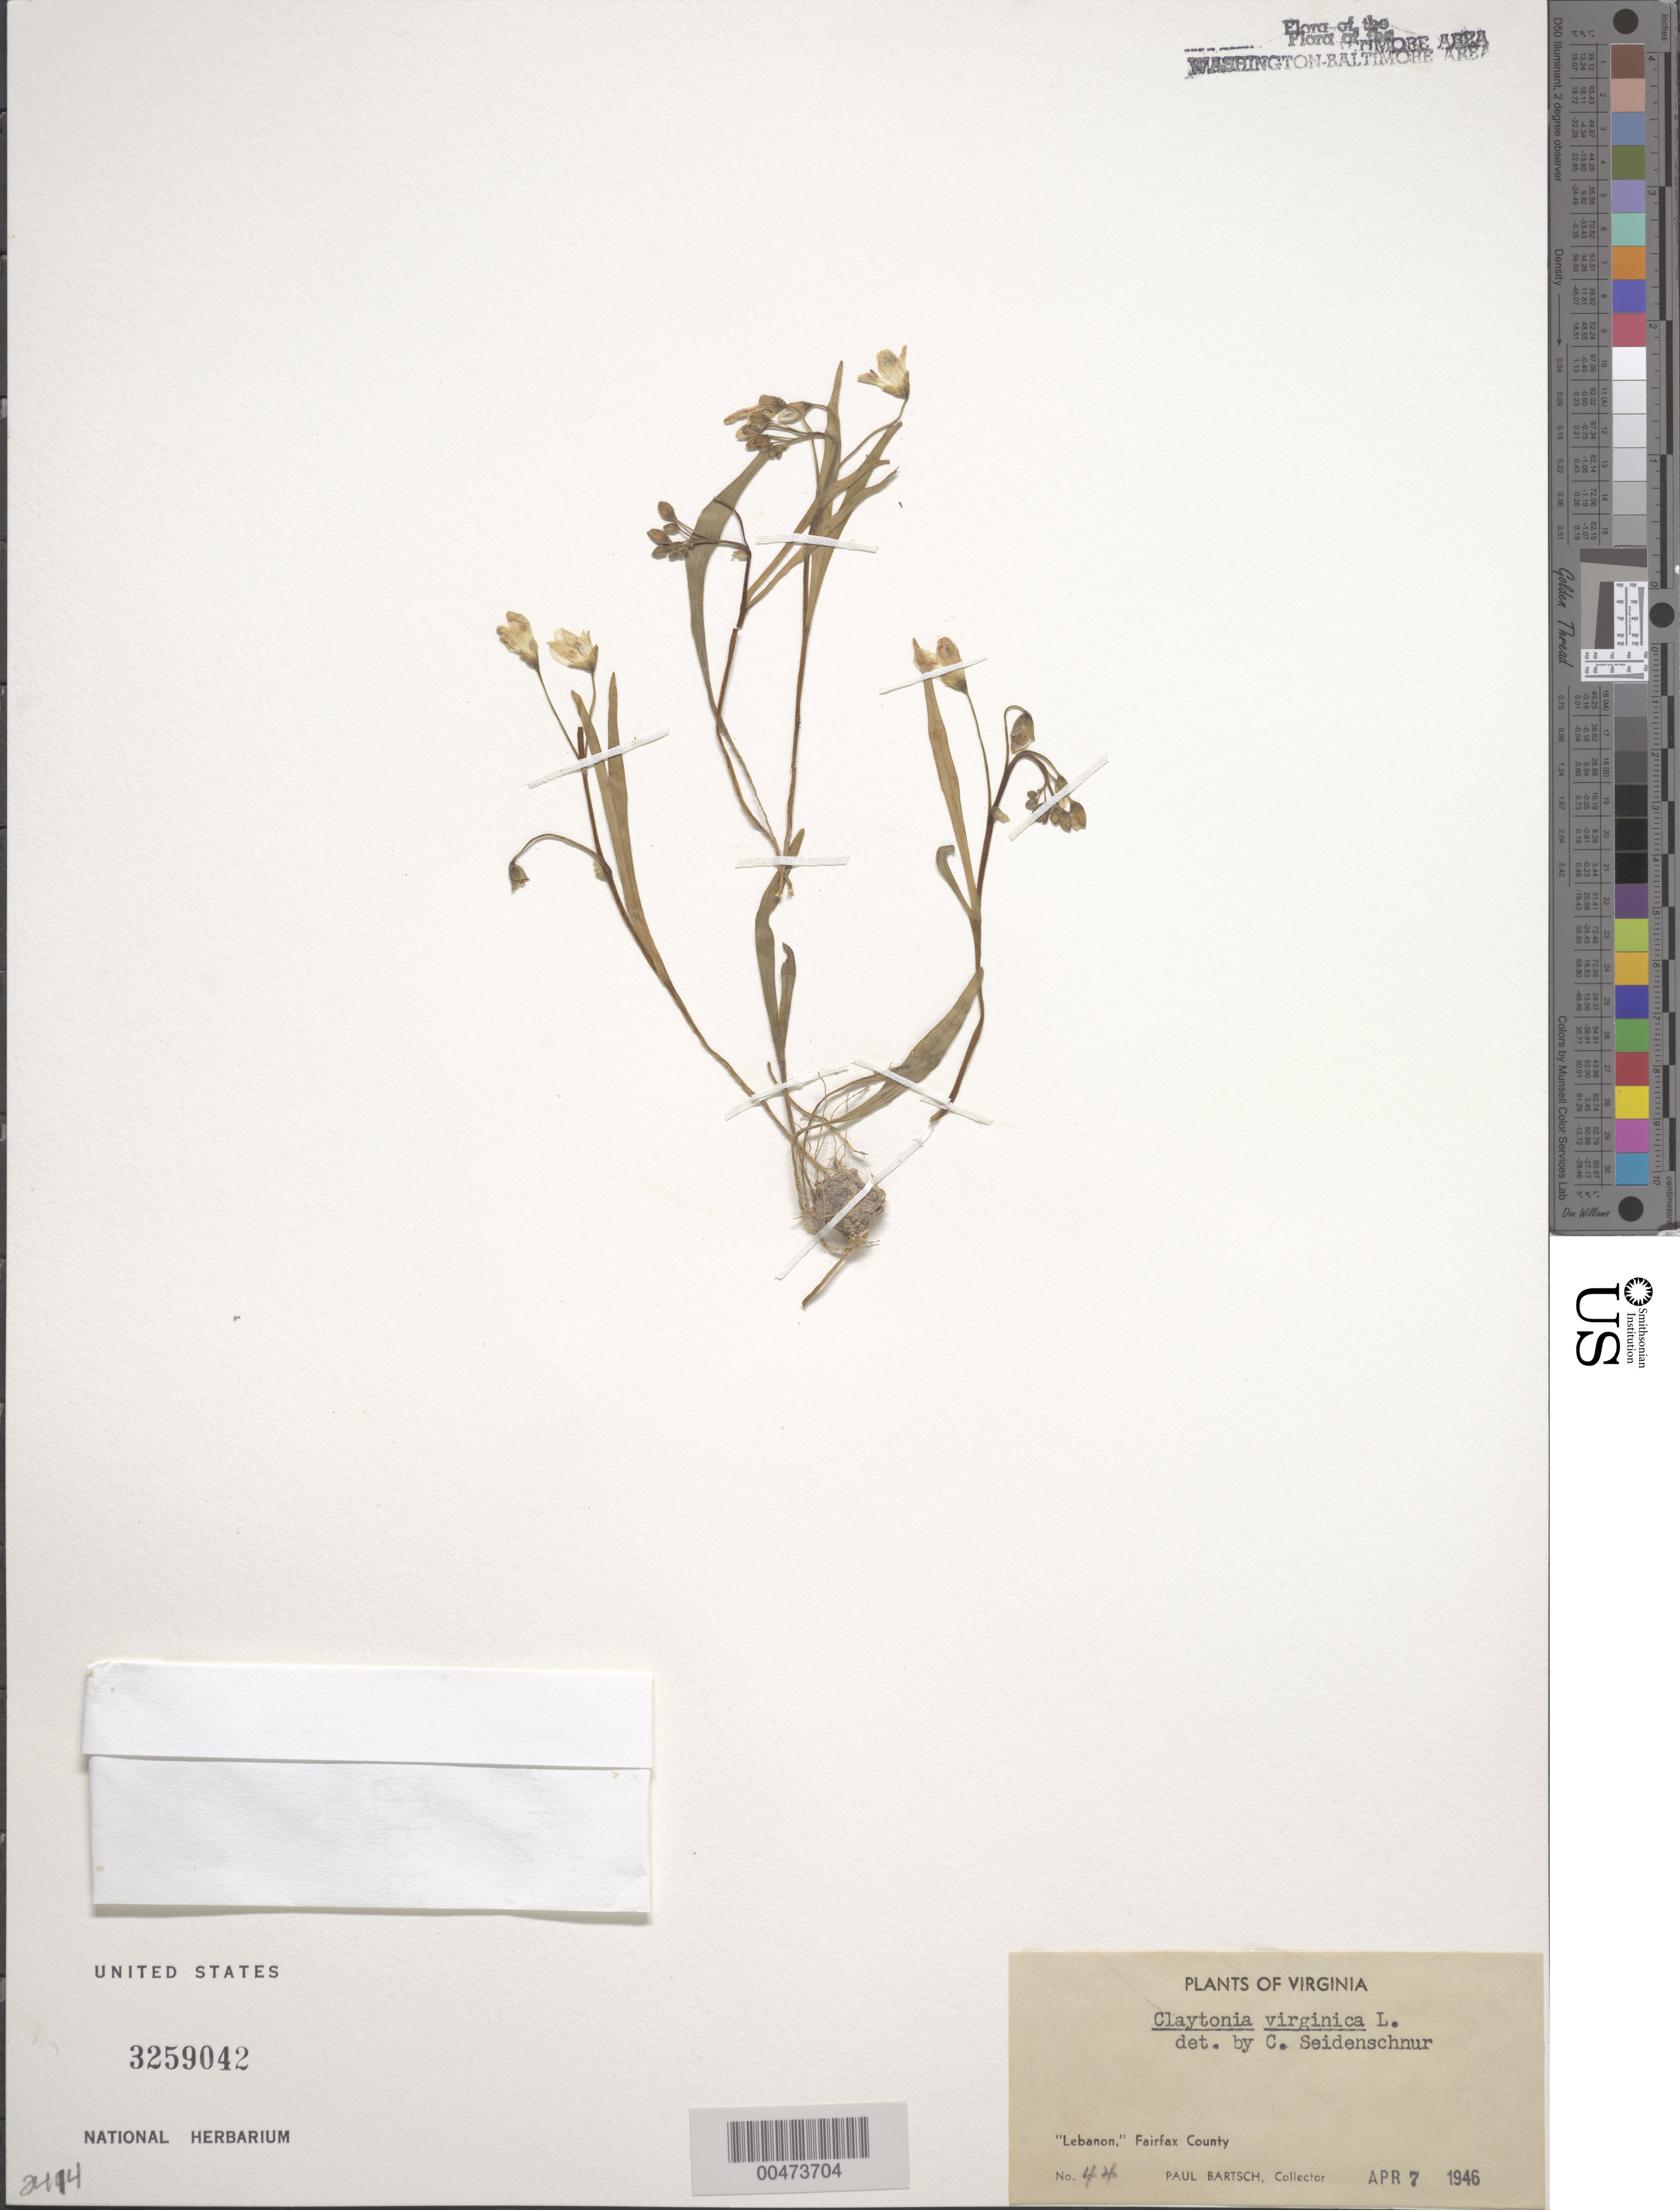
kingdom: Plantae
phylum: Tracheophyta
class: Magnoliopsida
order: Caryophyllales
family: Montiaceae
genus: Claytonia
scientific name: Claytonia virginica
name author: L.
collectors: P. Bartsch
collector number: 44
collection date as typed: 07 Apr 1946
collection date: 1946-04-07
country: United States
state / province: Virginia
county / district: Fairfax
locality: Lebanon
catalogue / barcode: US 3259042